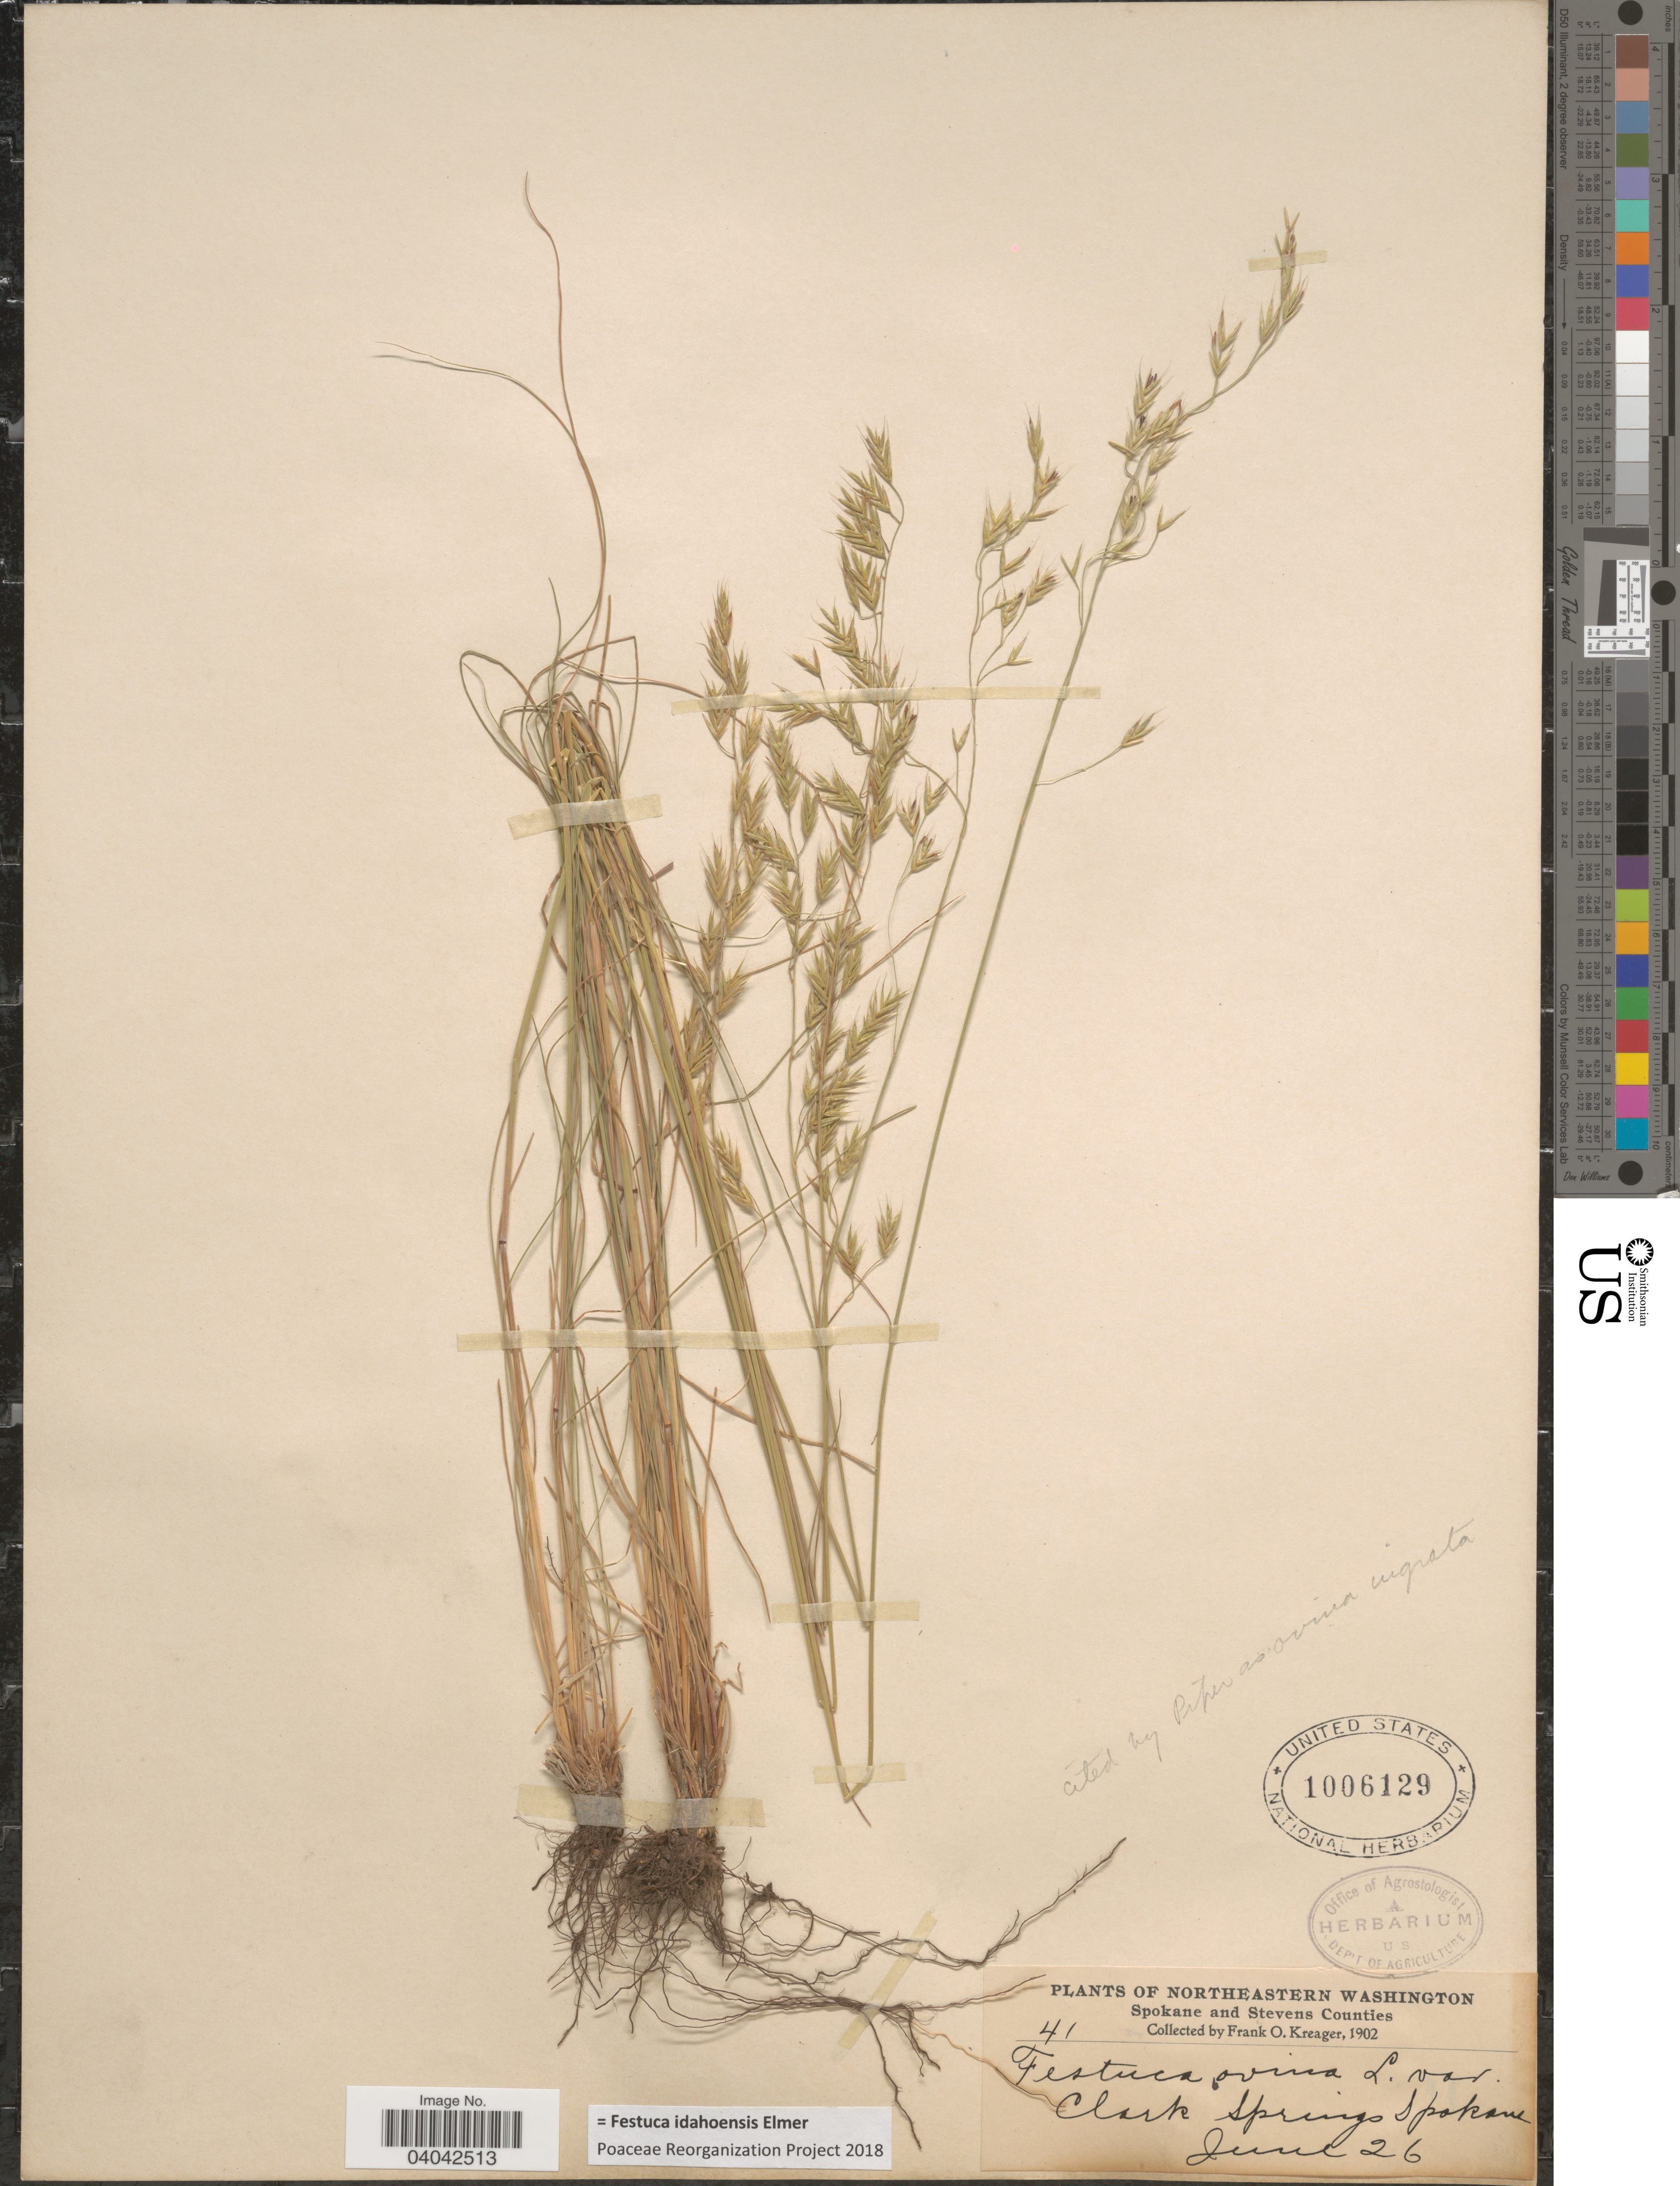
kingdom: Plantae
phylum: Tracheophyta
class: Liliopsida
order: Poales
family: Poaceae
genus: Festuca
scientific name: Festuca idahoensis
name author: Elmer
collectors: F. Kreager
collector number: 41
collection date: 1902-06-26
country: United States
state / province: Washington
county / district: Spokane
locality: Northeastern Washington. Spokane County. Clark Springs Spokane.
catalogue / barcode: US 1006129